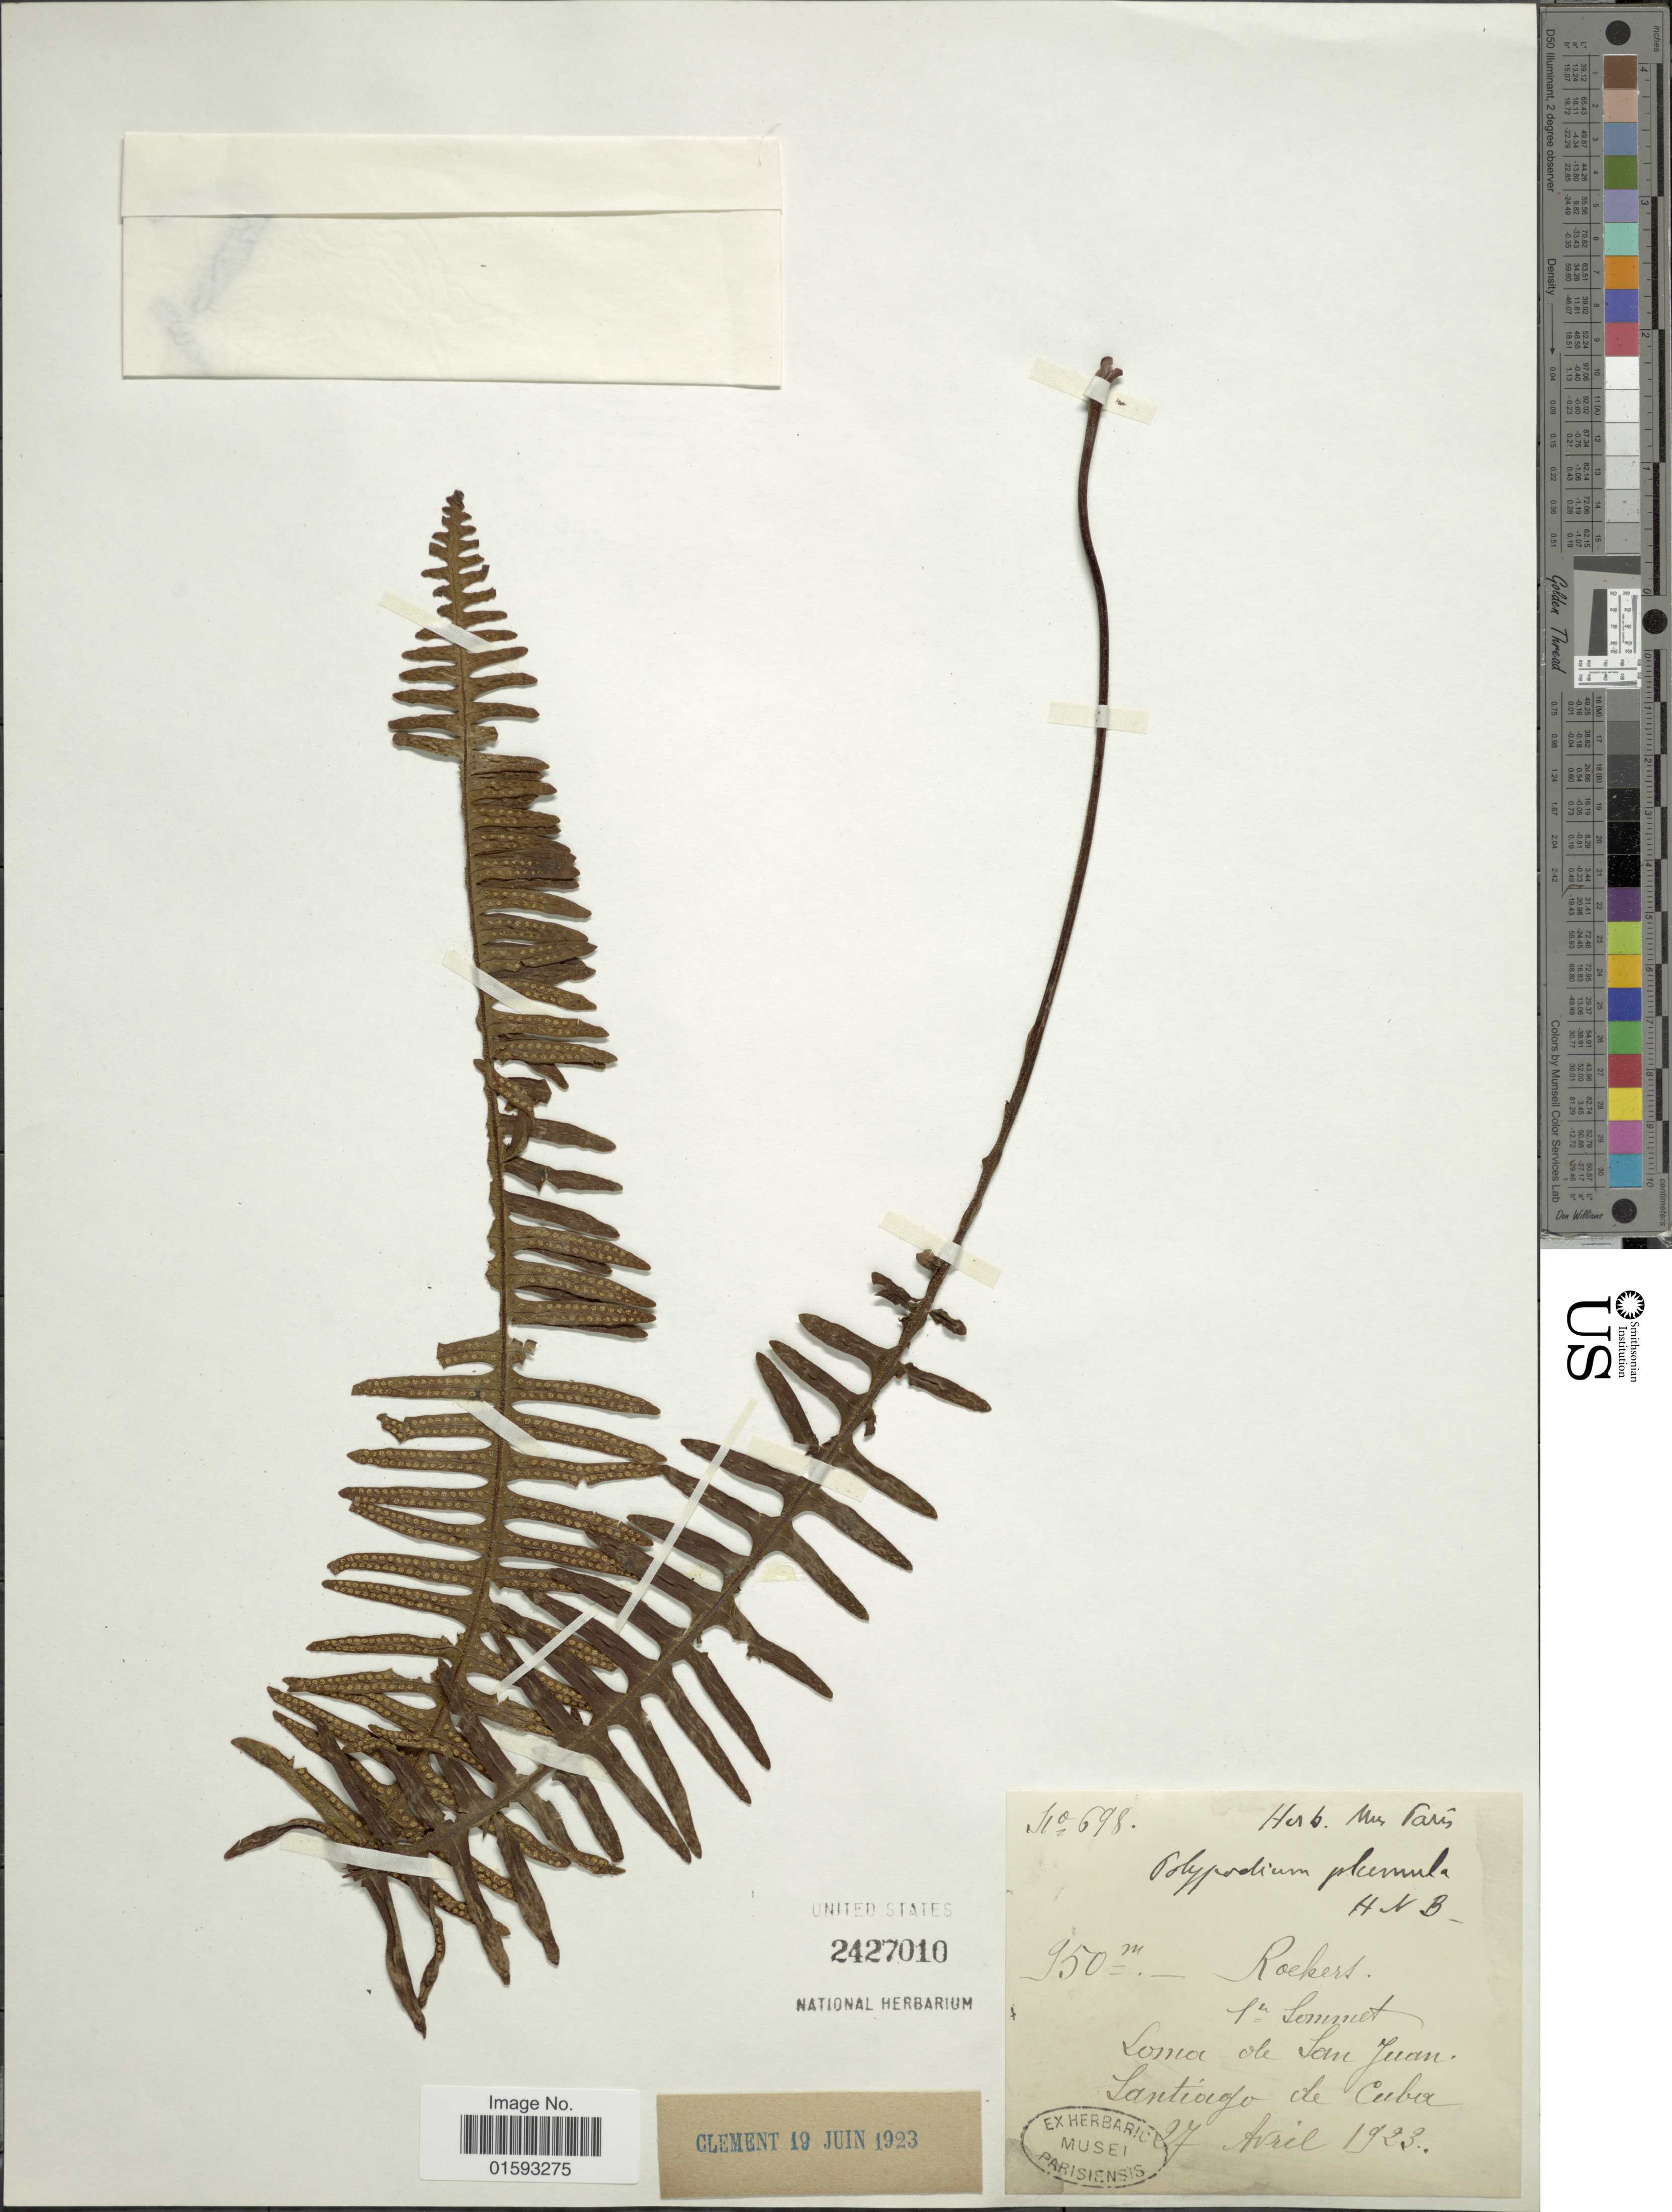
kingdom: Plantae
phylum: Tracheophyta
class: Polypodiopsida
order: Polypodiales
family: Polypodiaceae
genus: Pecluma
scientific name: Pecluma plumula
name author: (Humb. & Bonpl. ex Willd.) M.G. Price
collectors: ex Herbarium Mus. Paris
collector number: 698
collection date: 1923-04-27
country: Cuba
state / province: Santiago de Cuba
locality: Rochers 1er Sommet, Loma de San Juan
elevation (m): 950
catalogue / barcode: US 2427010